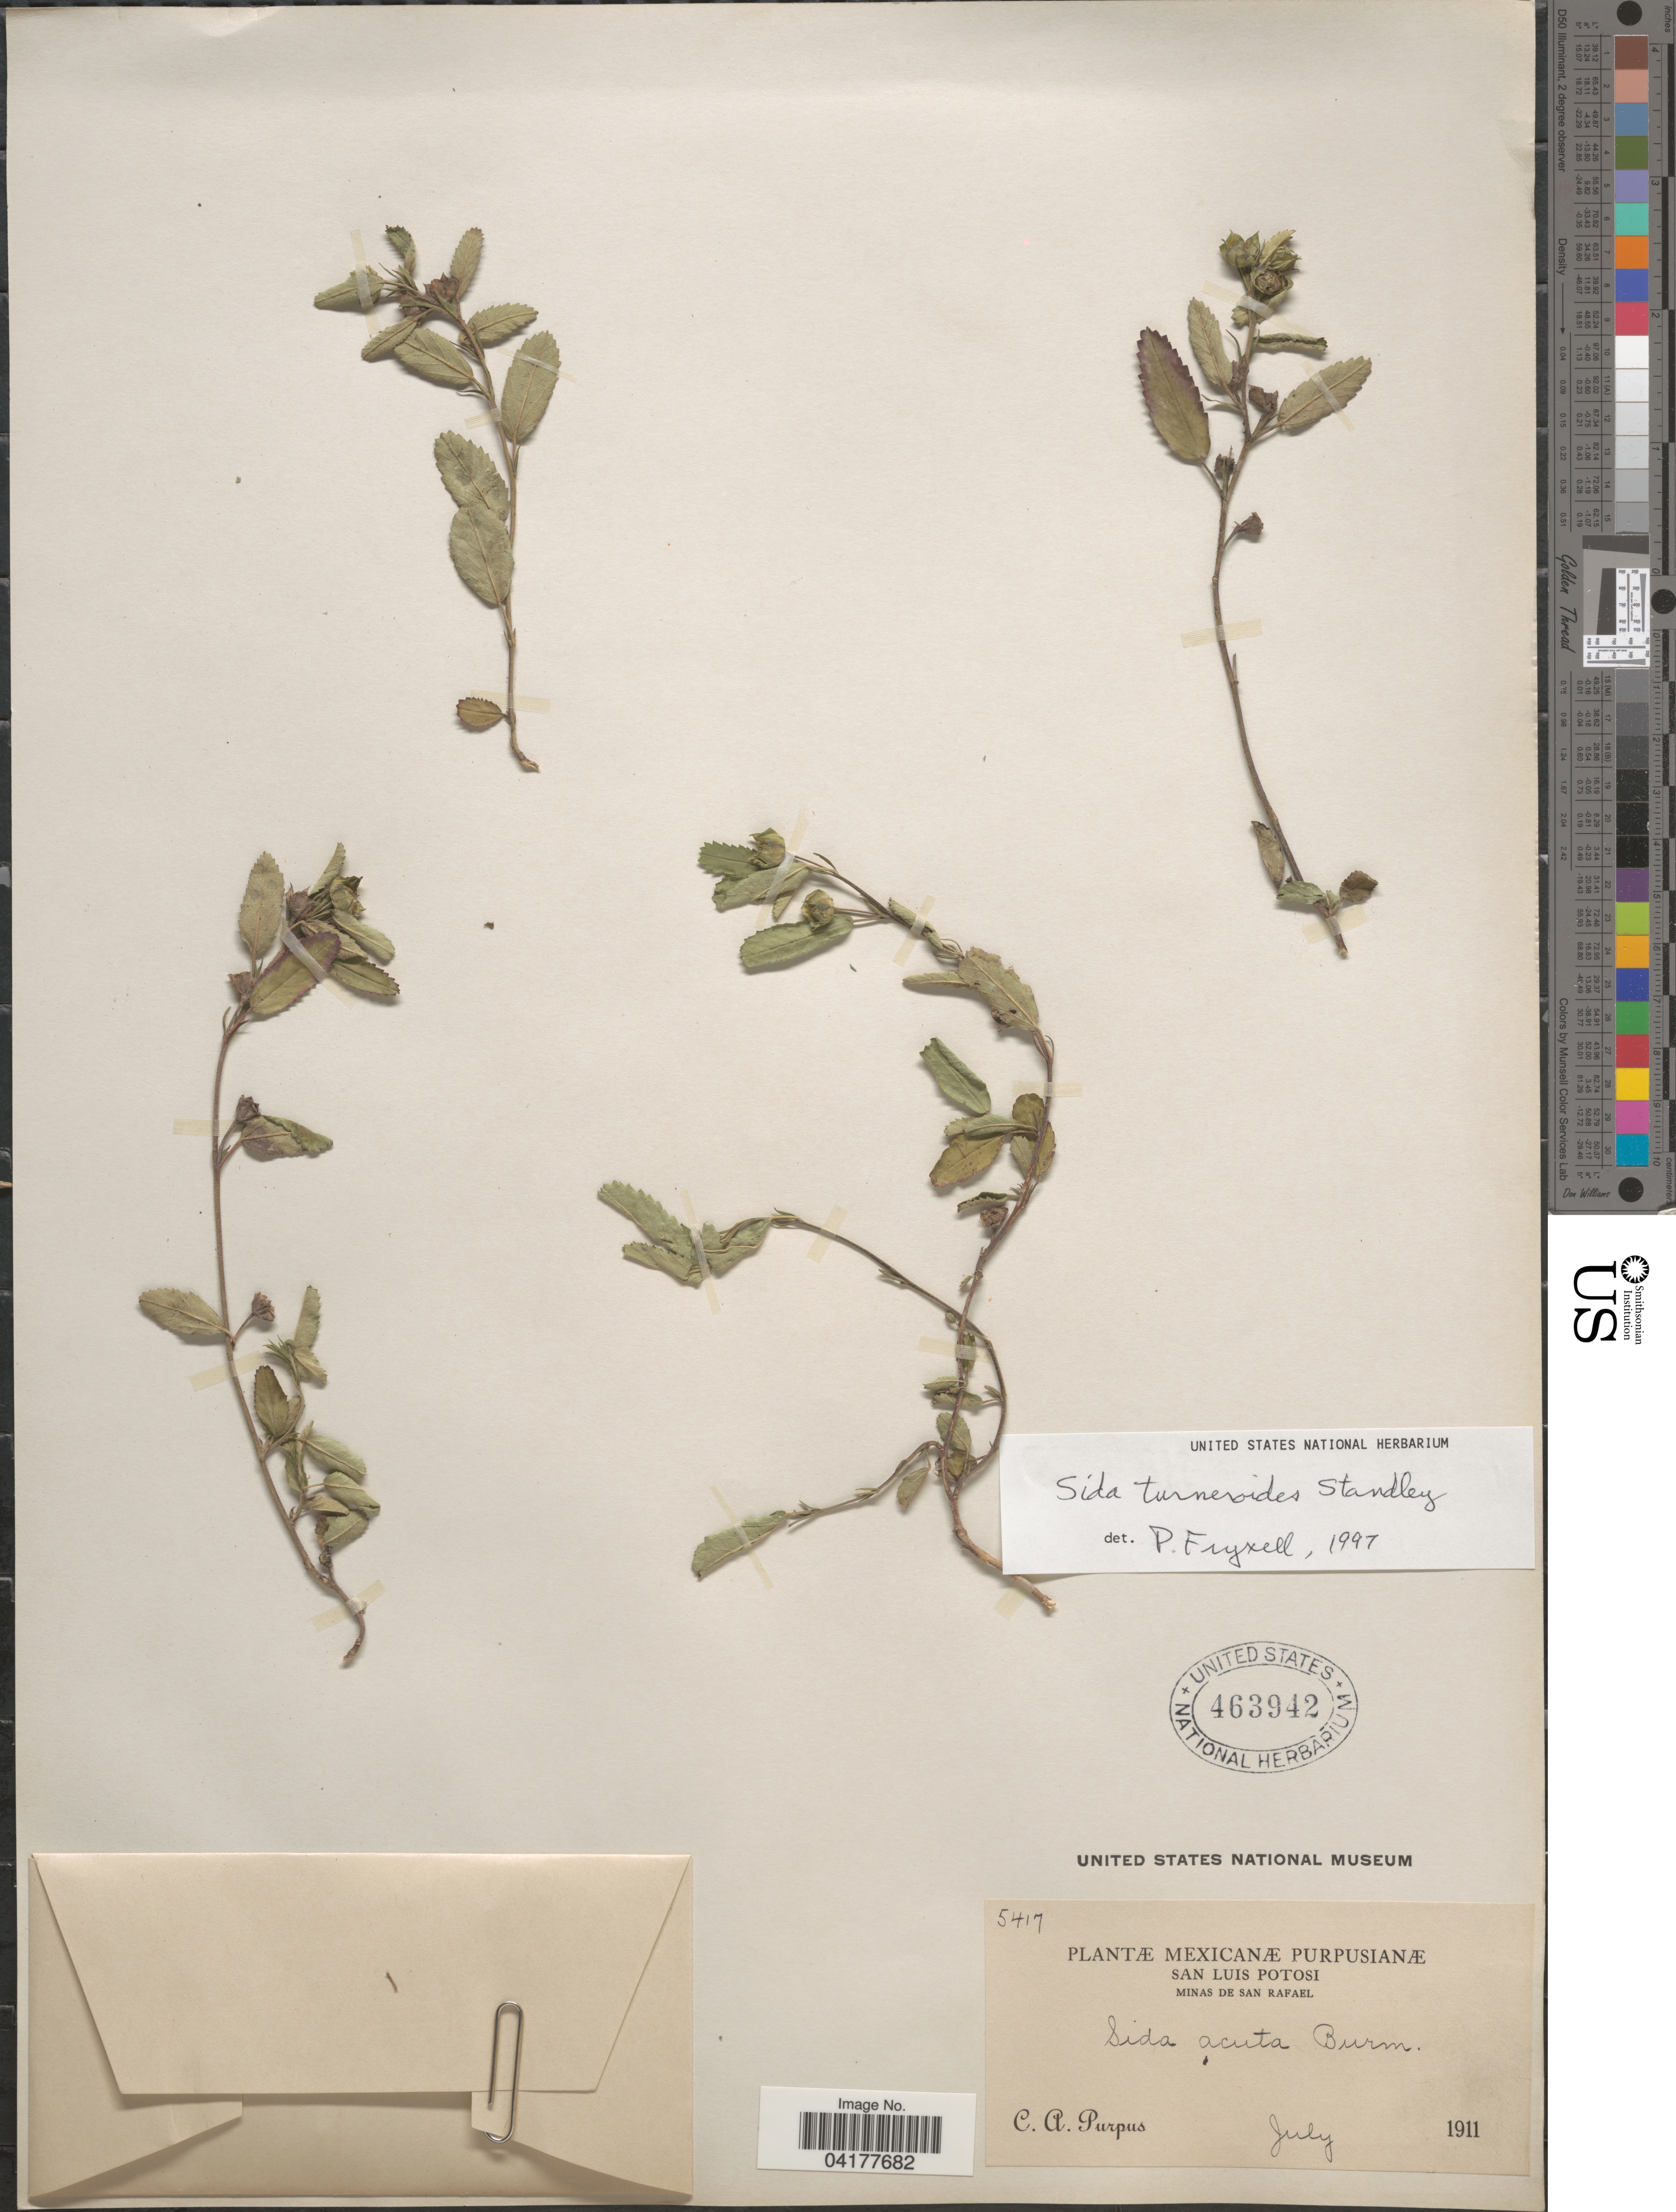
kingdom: Plantae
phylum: Tracheophyta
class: Magnoliopsida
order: Malvales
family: Malvaceae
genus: Sida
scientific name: Sida turneroides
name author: Standl.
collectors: C. A. Purpus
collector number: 5417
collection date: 1911-07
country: Mexico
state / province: San Luis Potosí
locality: Minas de San Rafael.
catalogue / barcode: US 463942